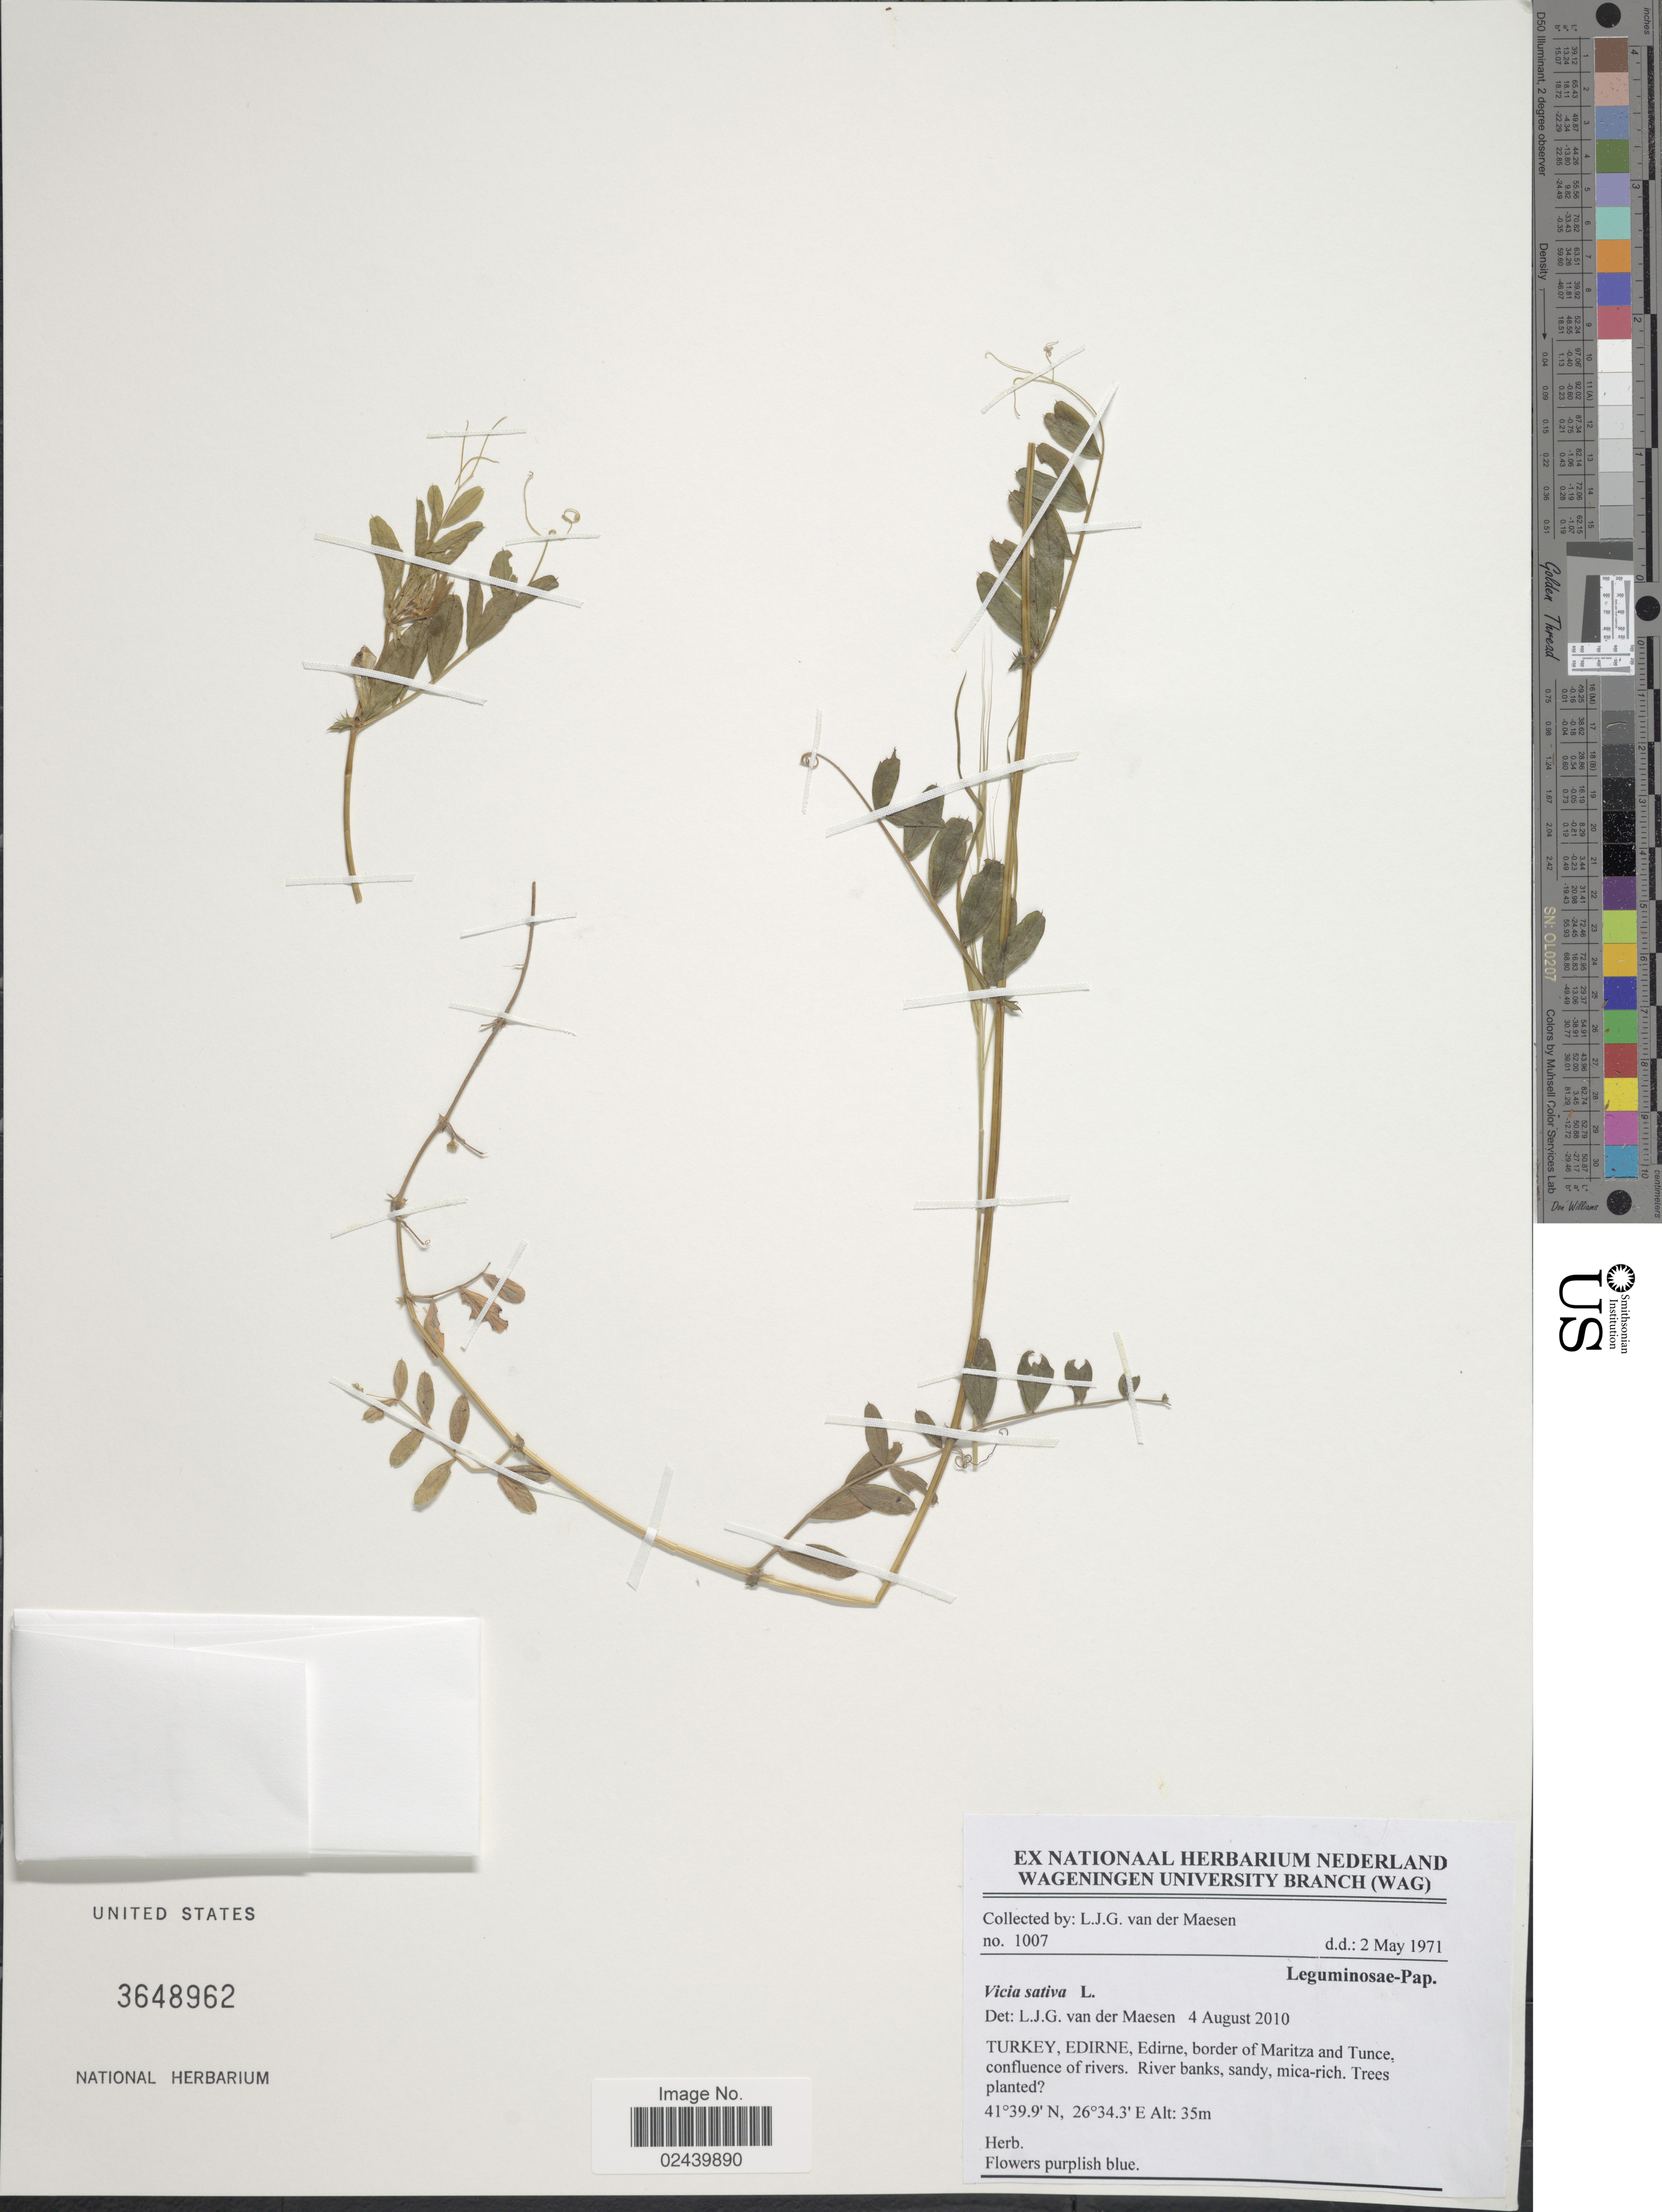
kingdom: Plantae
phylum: Tracheophyta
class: Magnoliopsida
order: Fabales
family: Fabaceae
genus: Vicia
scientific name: Vicia sativa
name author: L.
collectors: L. van der Maesen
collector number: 1007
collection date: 1971-05-02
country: Turkey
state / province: Edirne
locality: Border of Maritza and Tunce, confluence of rivers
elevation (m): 35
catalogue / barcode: US 3648962